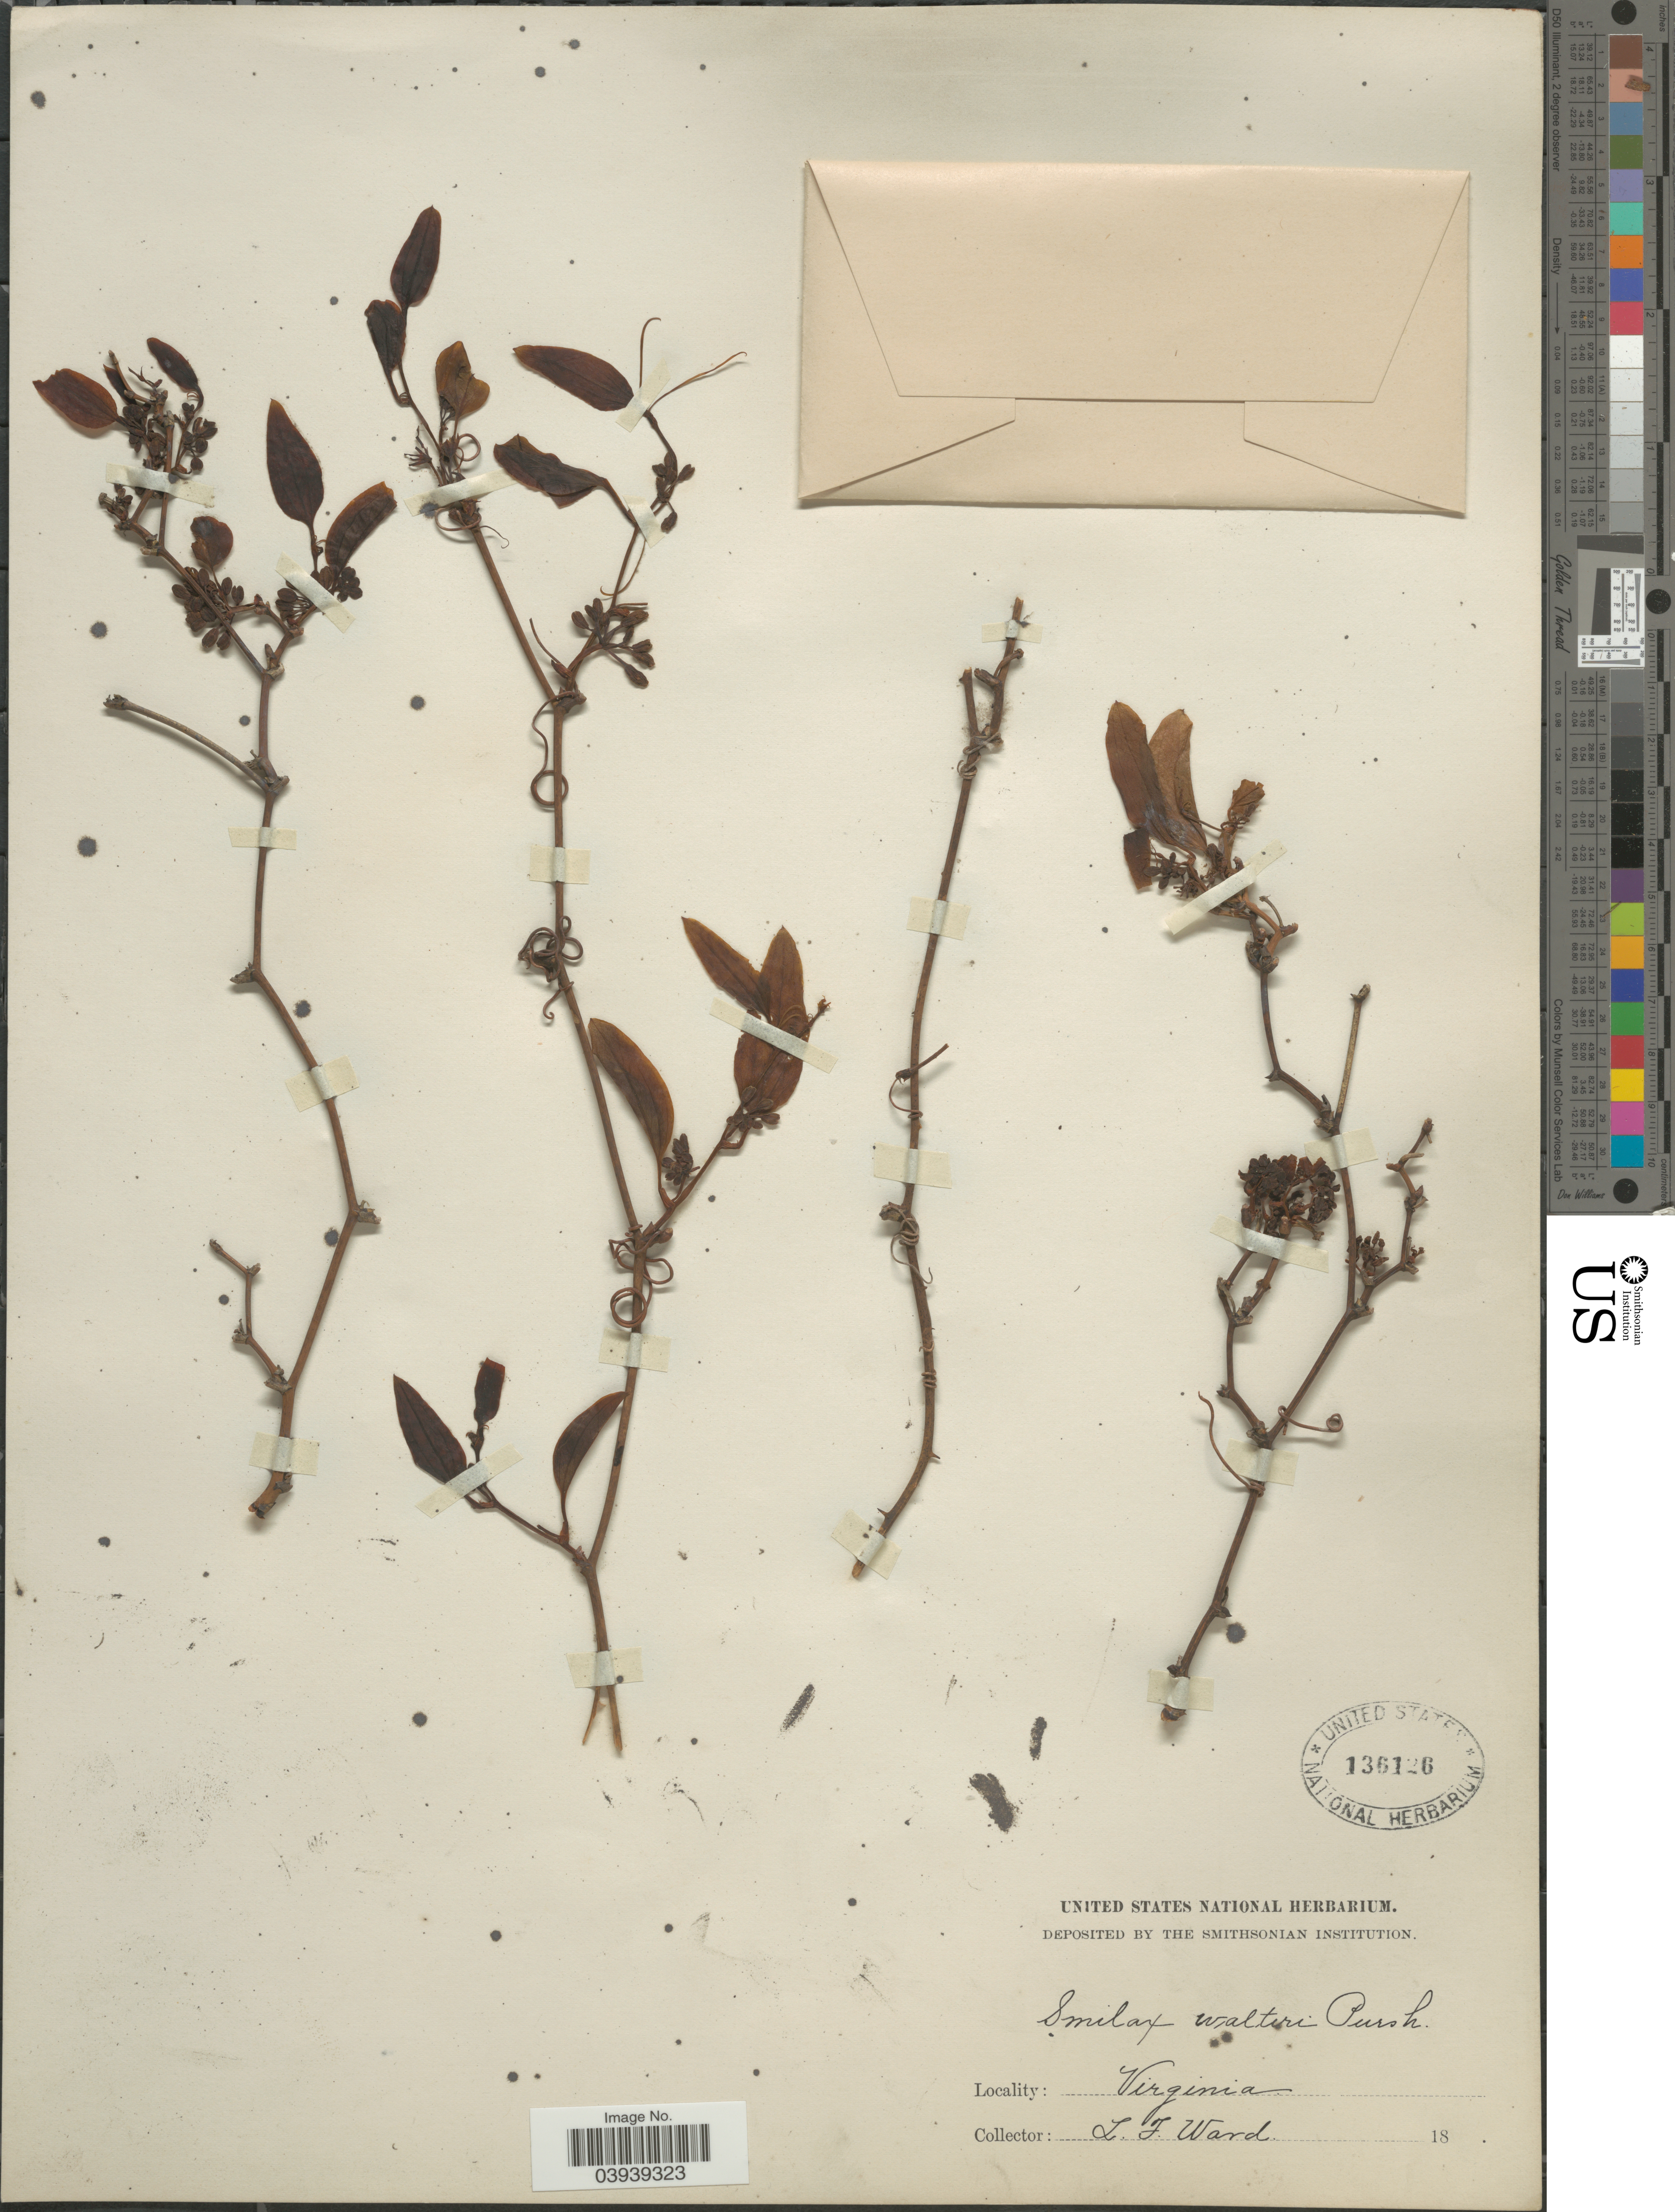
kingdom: Plantae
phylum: Tracheophyta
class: Liliopsida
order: Liliales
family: Smilacaceae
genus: Smilax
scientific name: Smilax walteri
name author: Pursh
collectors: L. Ward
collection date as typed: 18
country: United States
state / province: Virginia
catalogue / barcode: US 136126